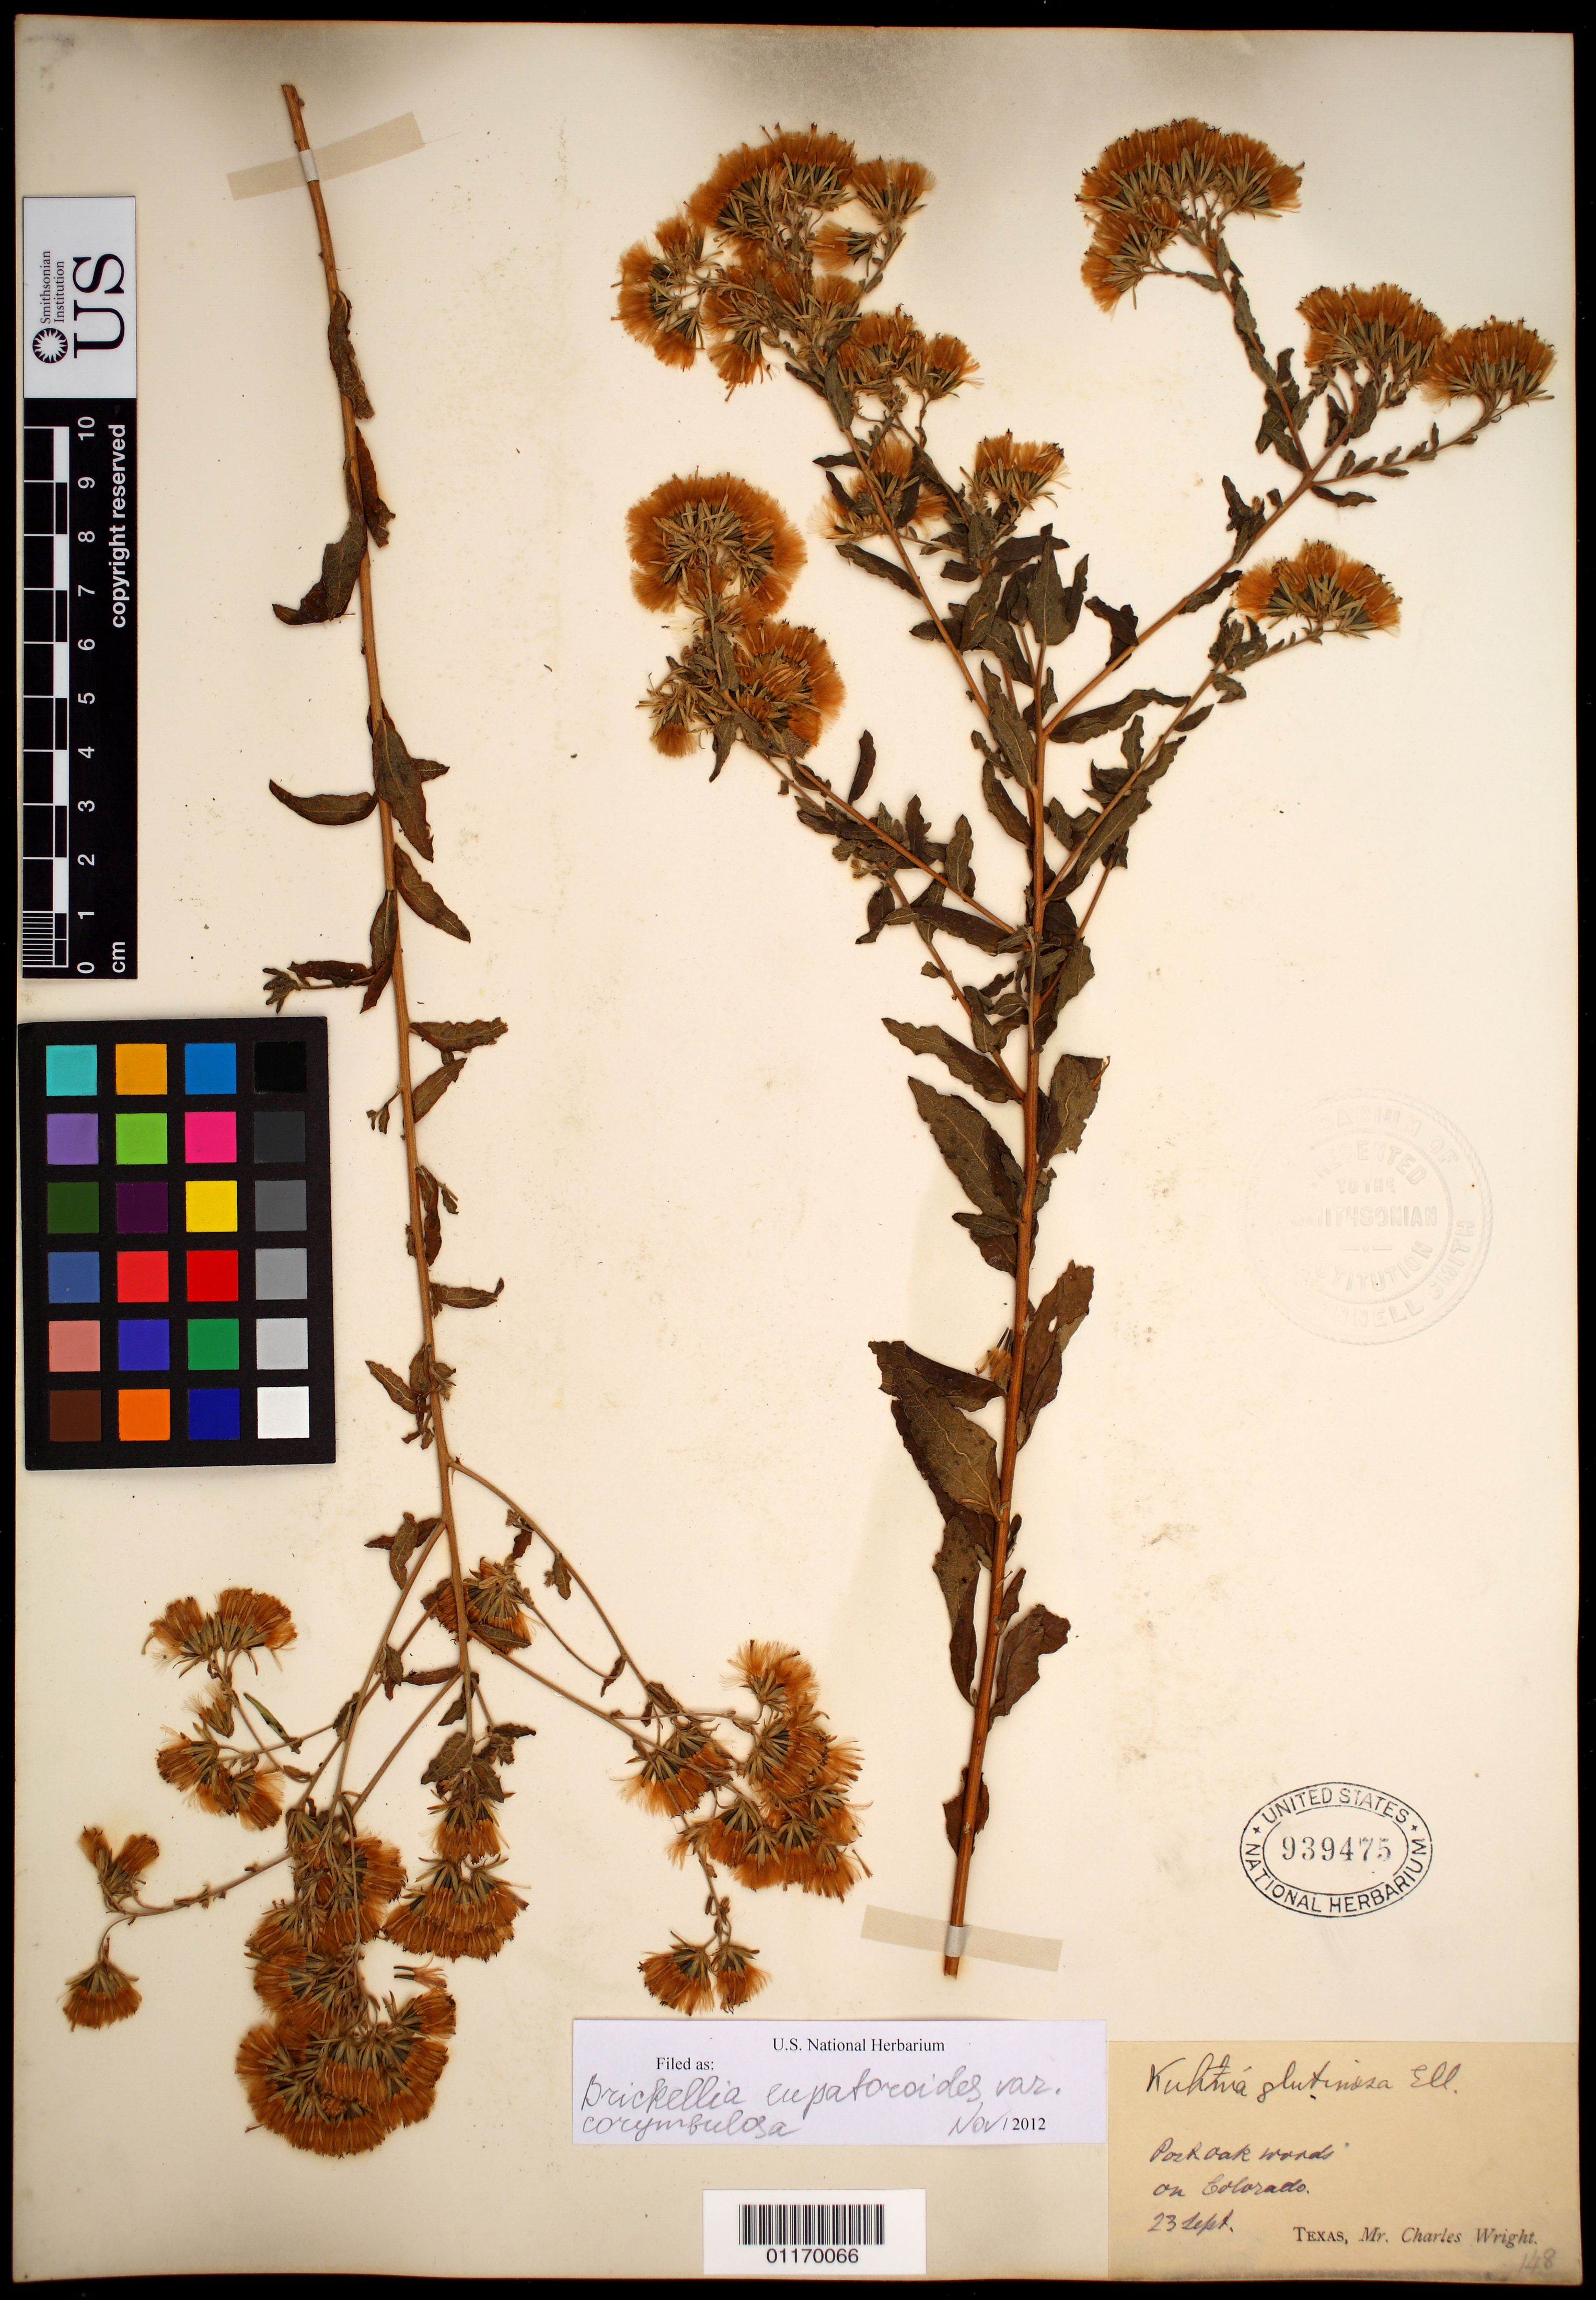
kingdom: Plantae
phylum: Tracheophyta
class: Magnoliopsida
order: Asterales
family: Asteraceae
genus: Brickellia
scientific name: Brickellia eupatorioides var. corymbulosa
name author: (Torr. & A. Gray) Shinners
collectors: C. Wright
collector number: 148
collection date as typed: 23 Sep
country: United States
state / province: Texas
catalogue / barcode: US 939475